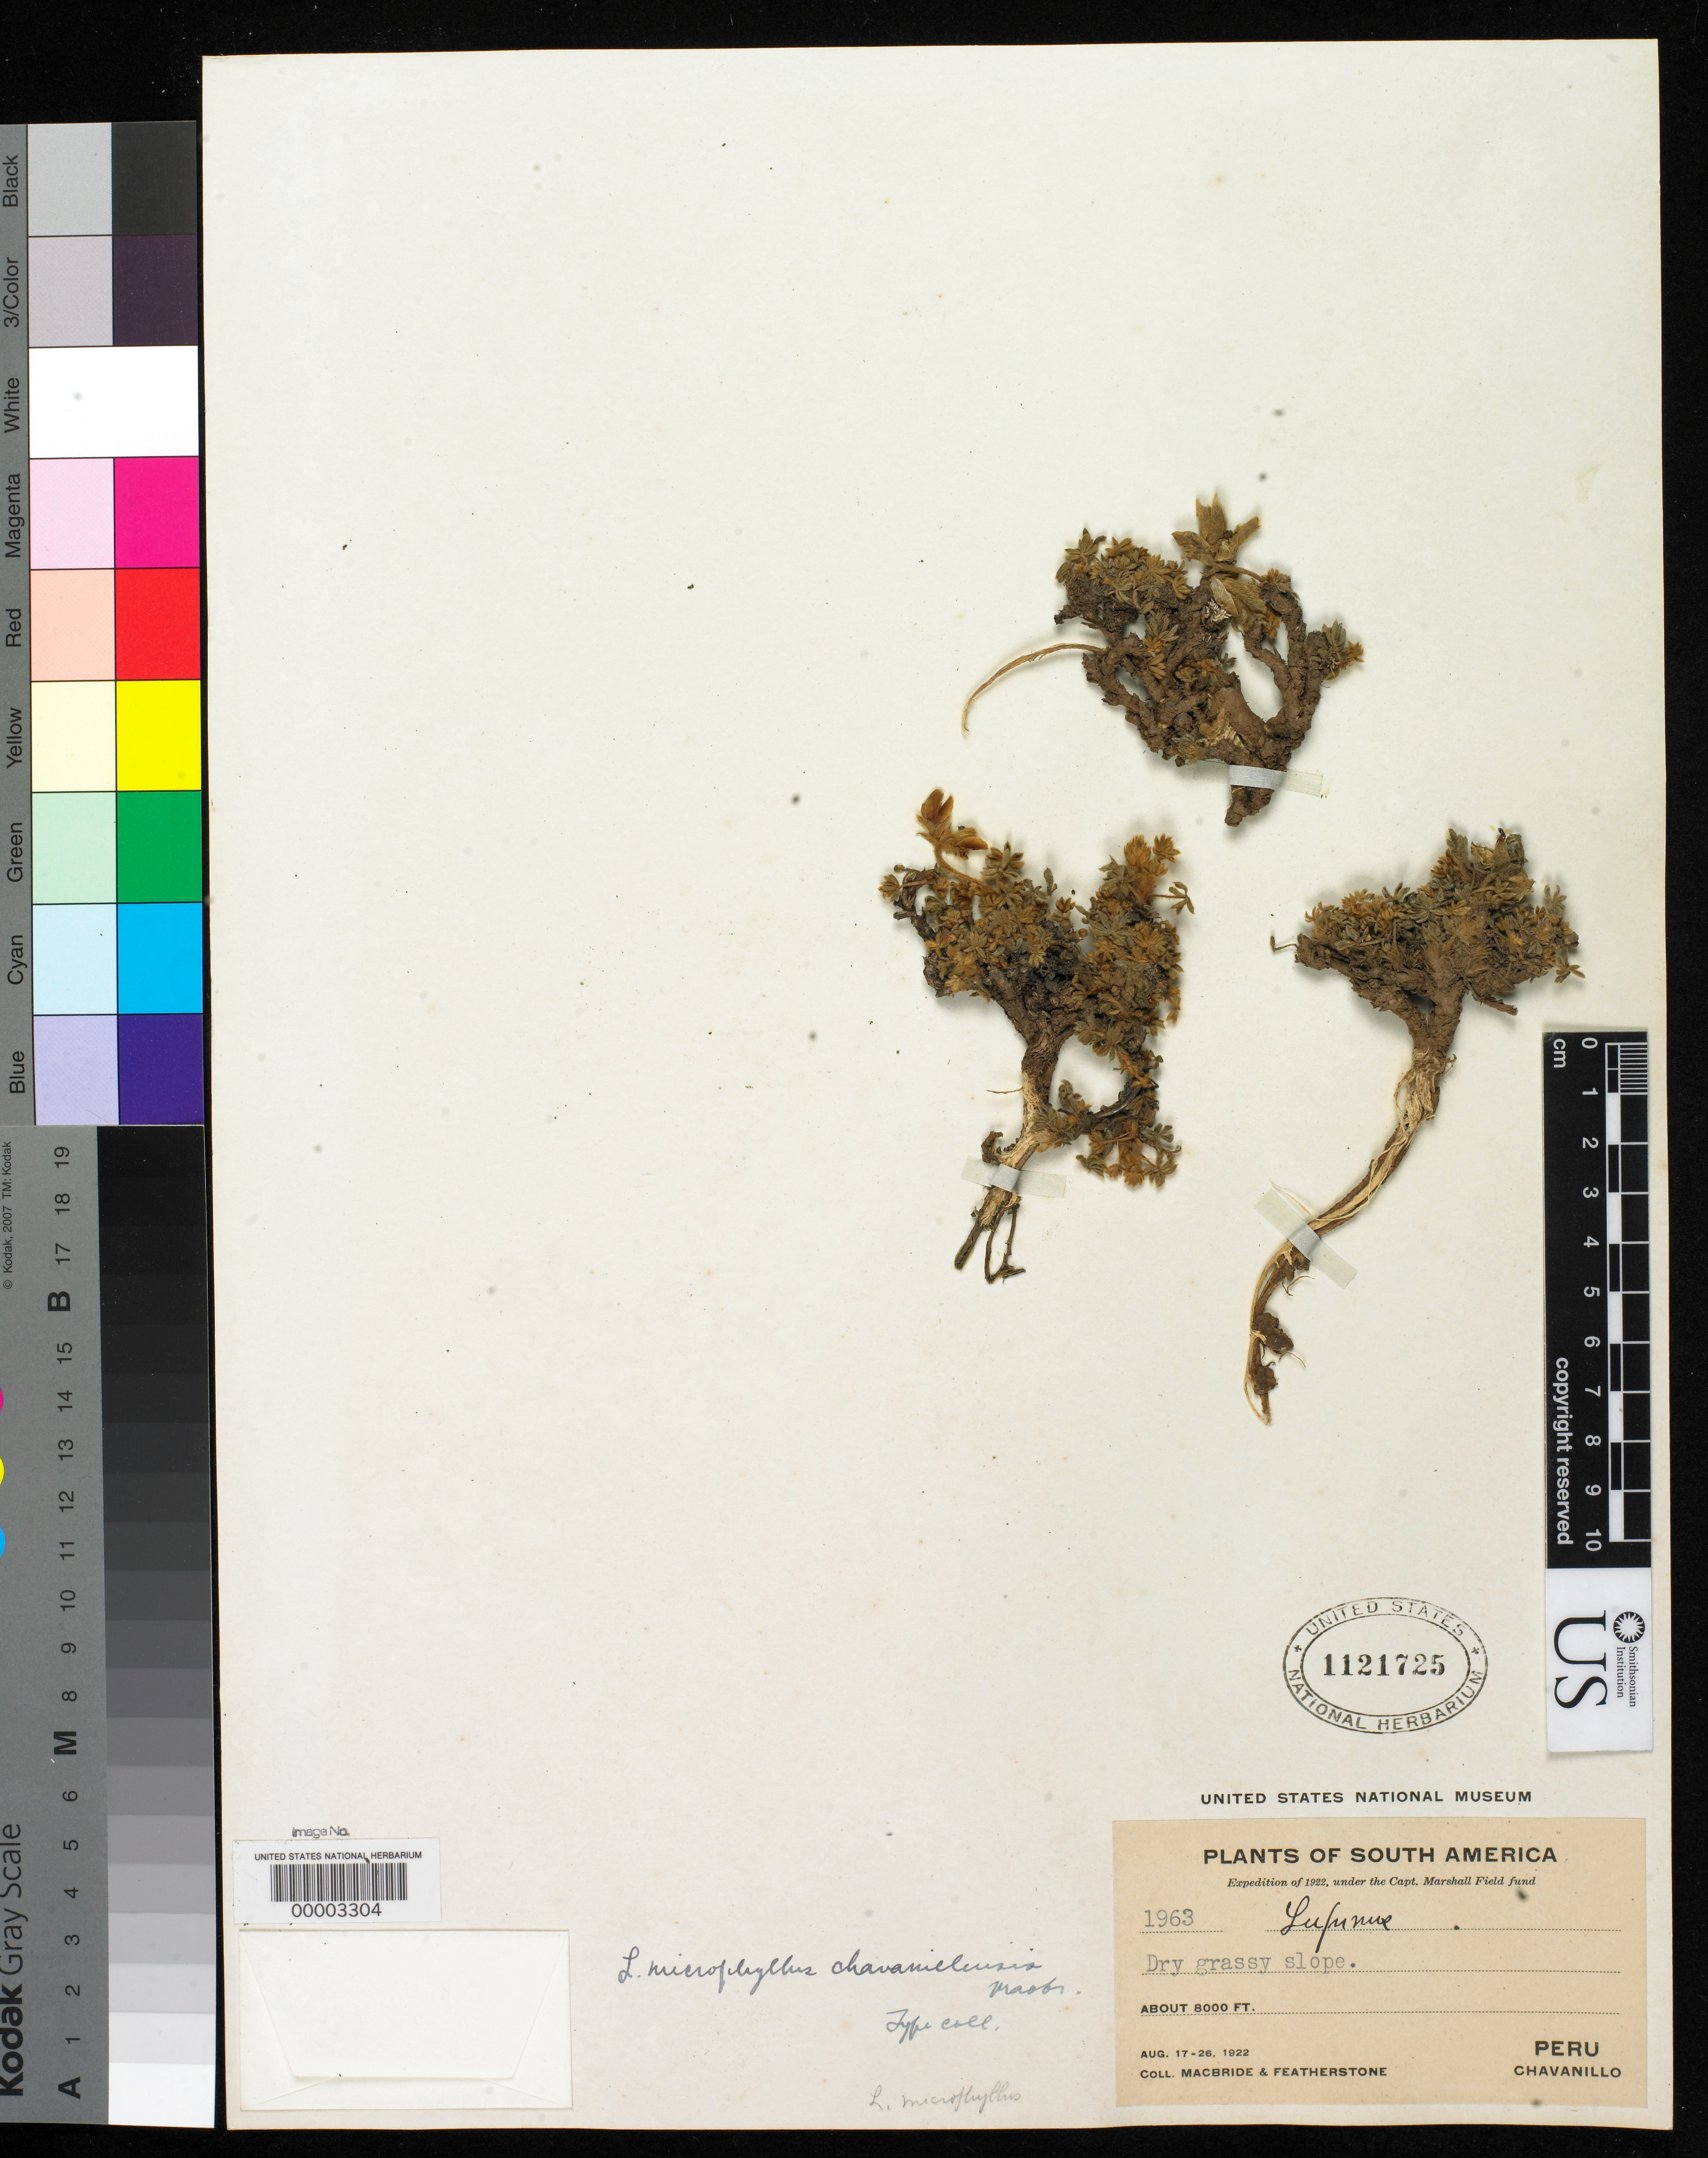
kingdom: Plantae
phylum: Tracheophyta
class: Magnoliopsida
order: Fabales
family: Fabaceae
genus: Lupinus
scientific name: Lupinus microphyllus var. chavanillensis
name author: J.F. Macbr.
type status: Isotype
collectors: J. F. Macbride & W. Featherstone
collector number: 1963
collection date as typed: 17 Aug 1922 to 26 Aug 1922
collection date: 1922-08-17/1922-08-26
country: Peru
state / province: Huánuco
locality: Chavanillo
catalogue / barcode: US 1121725